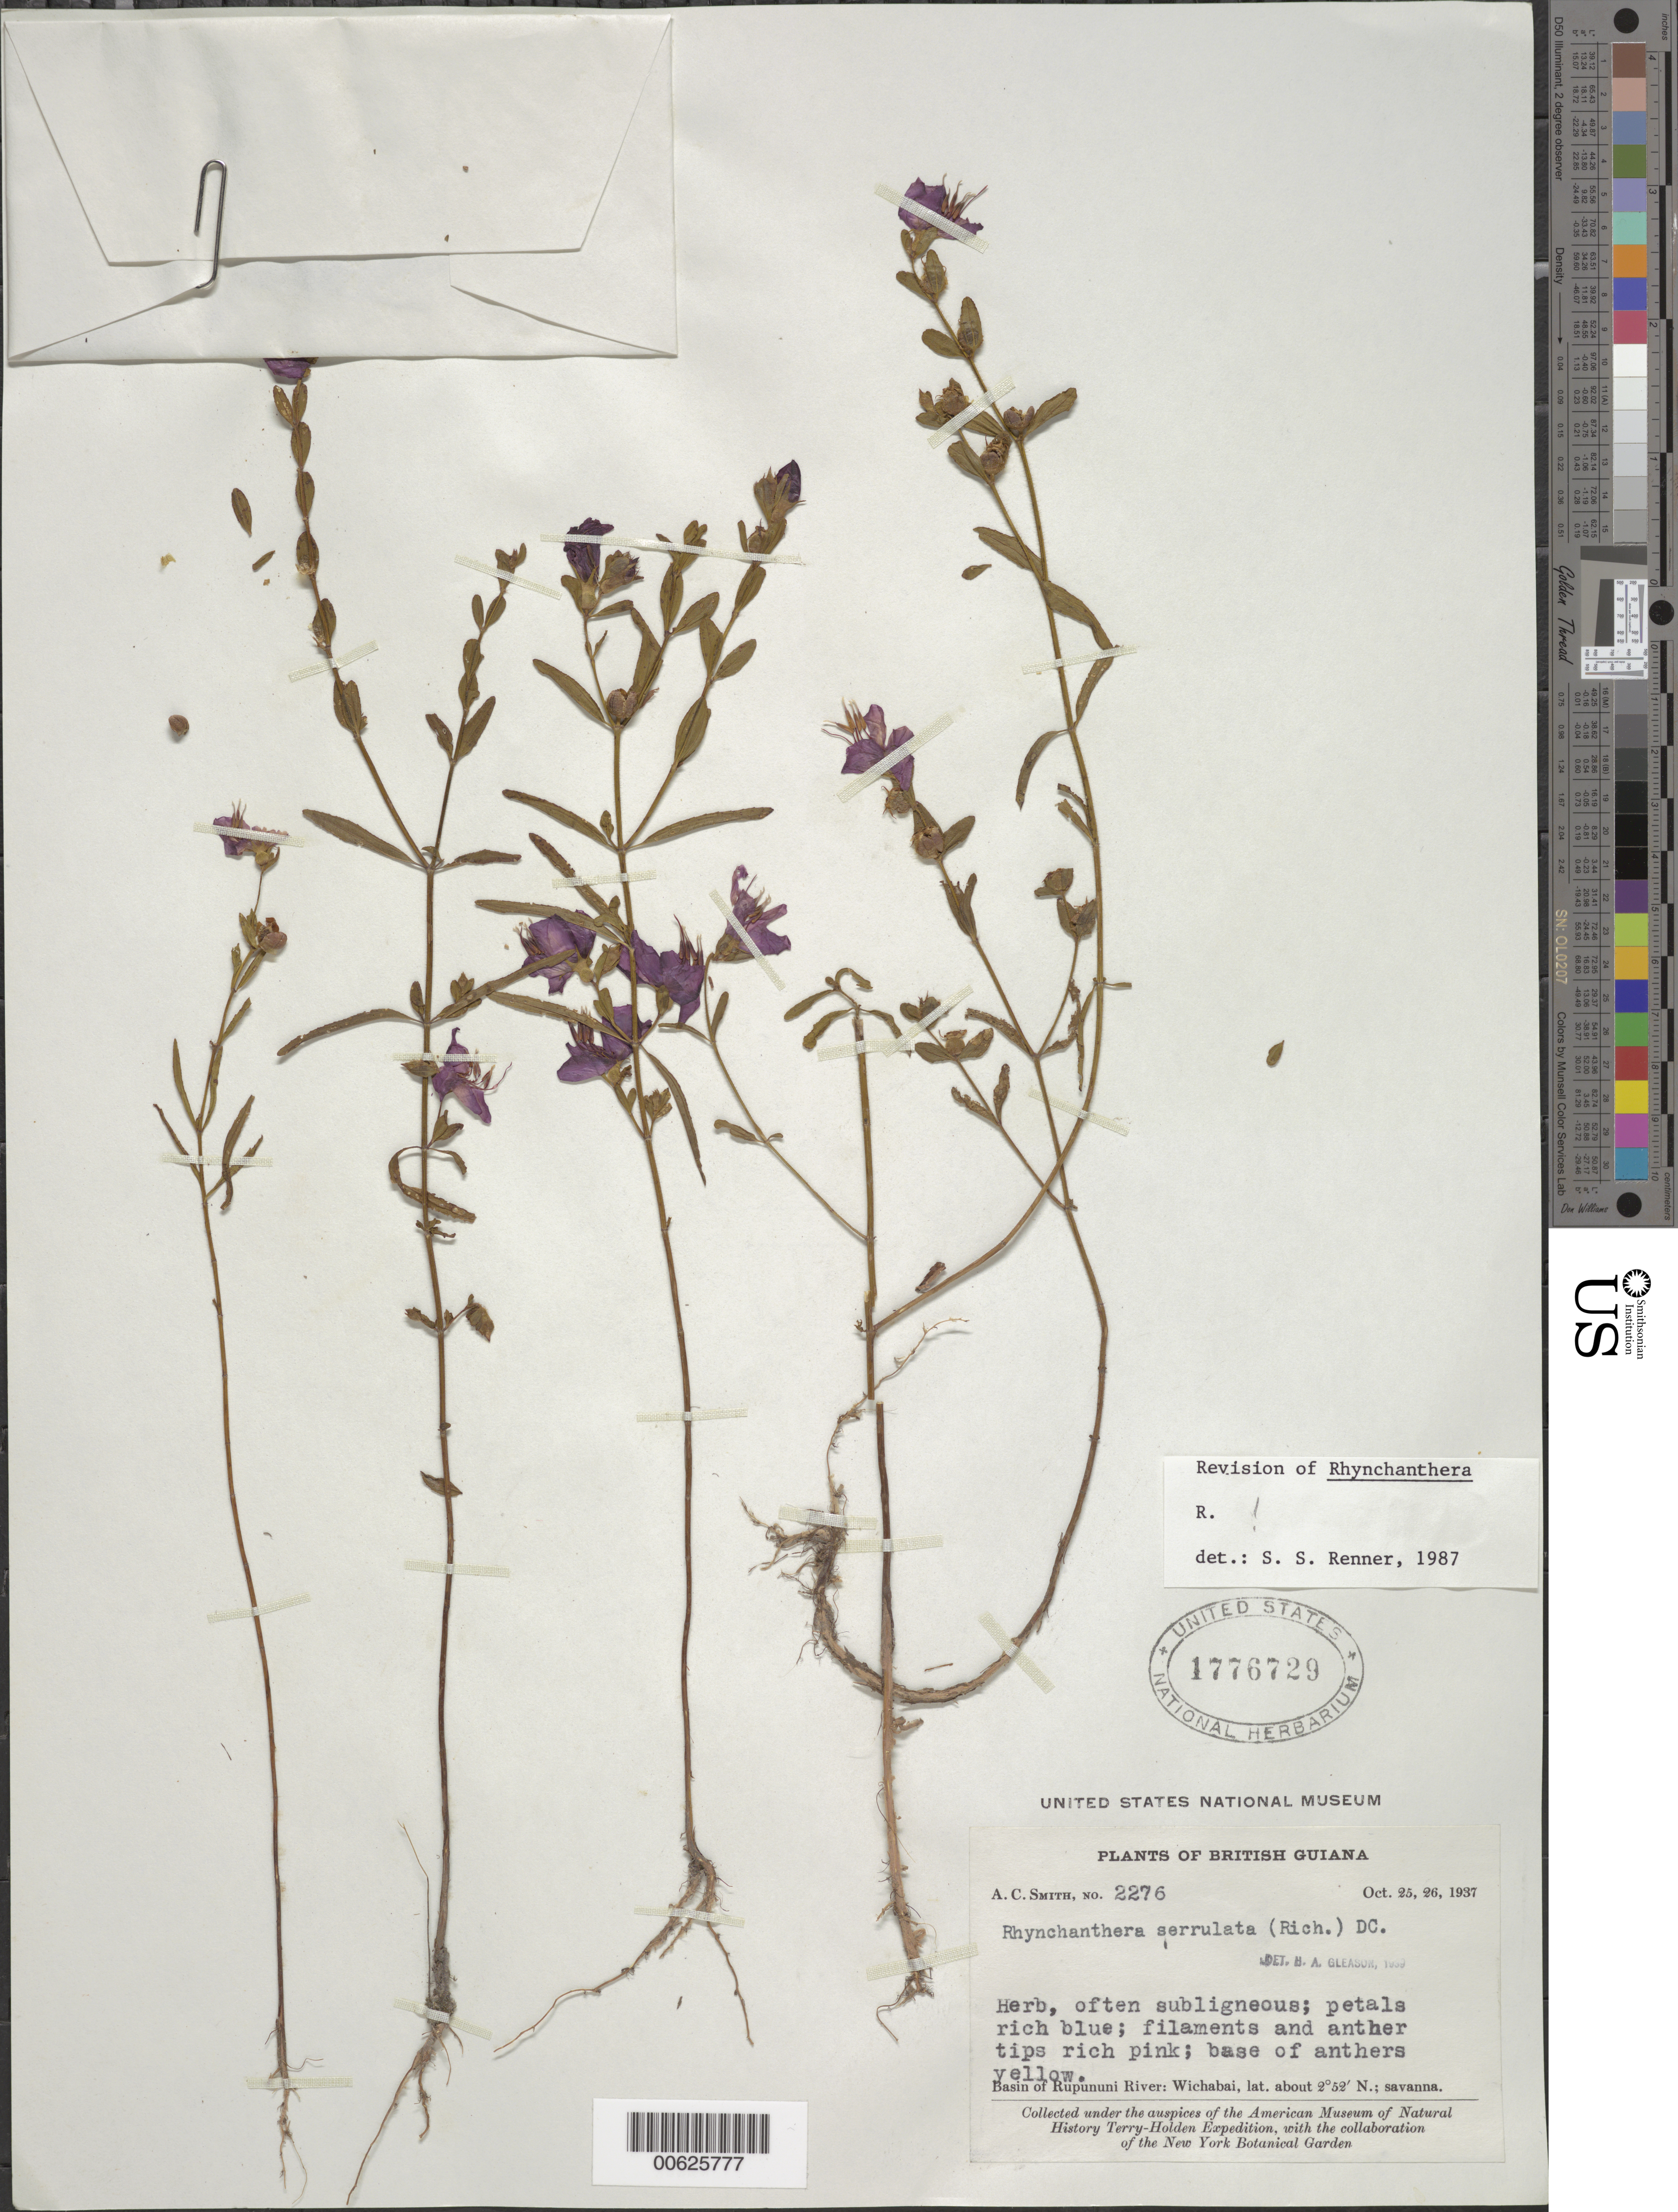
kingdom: Plantae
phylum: Tracheophyta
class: Magnoliopsida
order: Myrtales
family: Melastomataceae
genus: Rhynchanthera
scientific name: Rhynchanthera serrulata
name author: (Rich.) DC.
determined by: Renner, S. S.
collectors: A. C. Smith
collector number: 2276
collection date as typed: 25-Oct-37 to 26-Oct-37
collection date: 1937-10-25/1937-10-26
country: Guyana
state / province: U. Takutu-U. Essequibo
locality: Wichabai, Rupununi River basin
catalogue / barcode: US 1776729